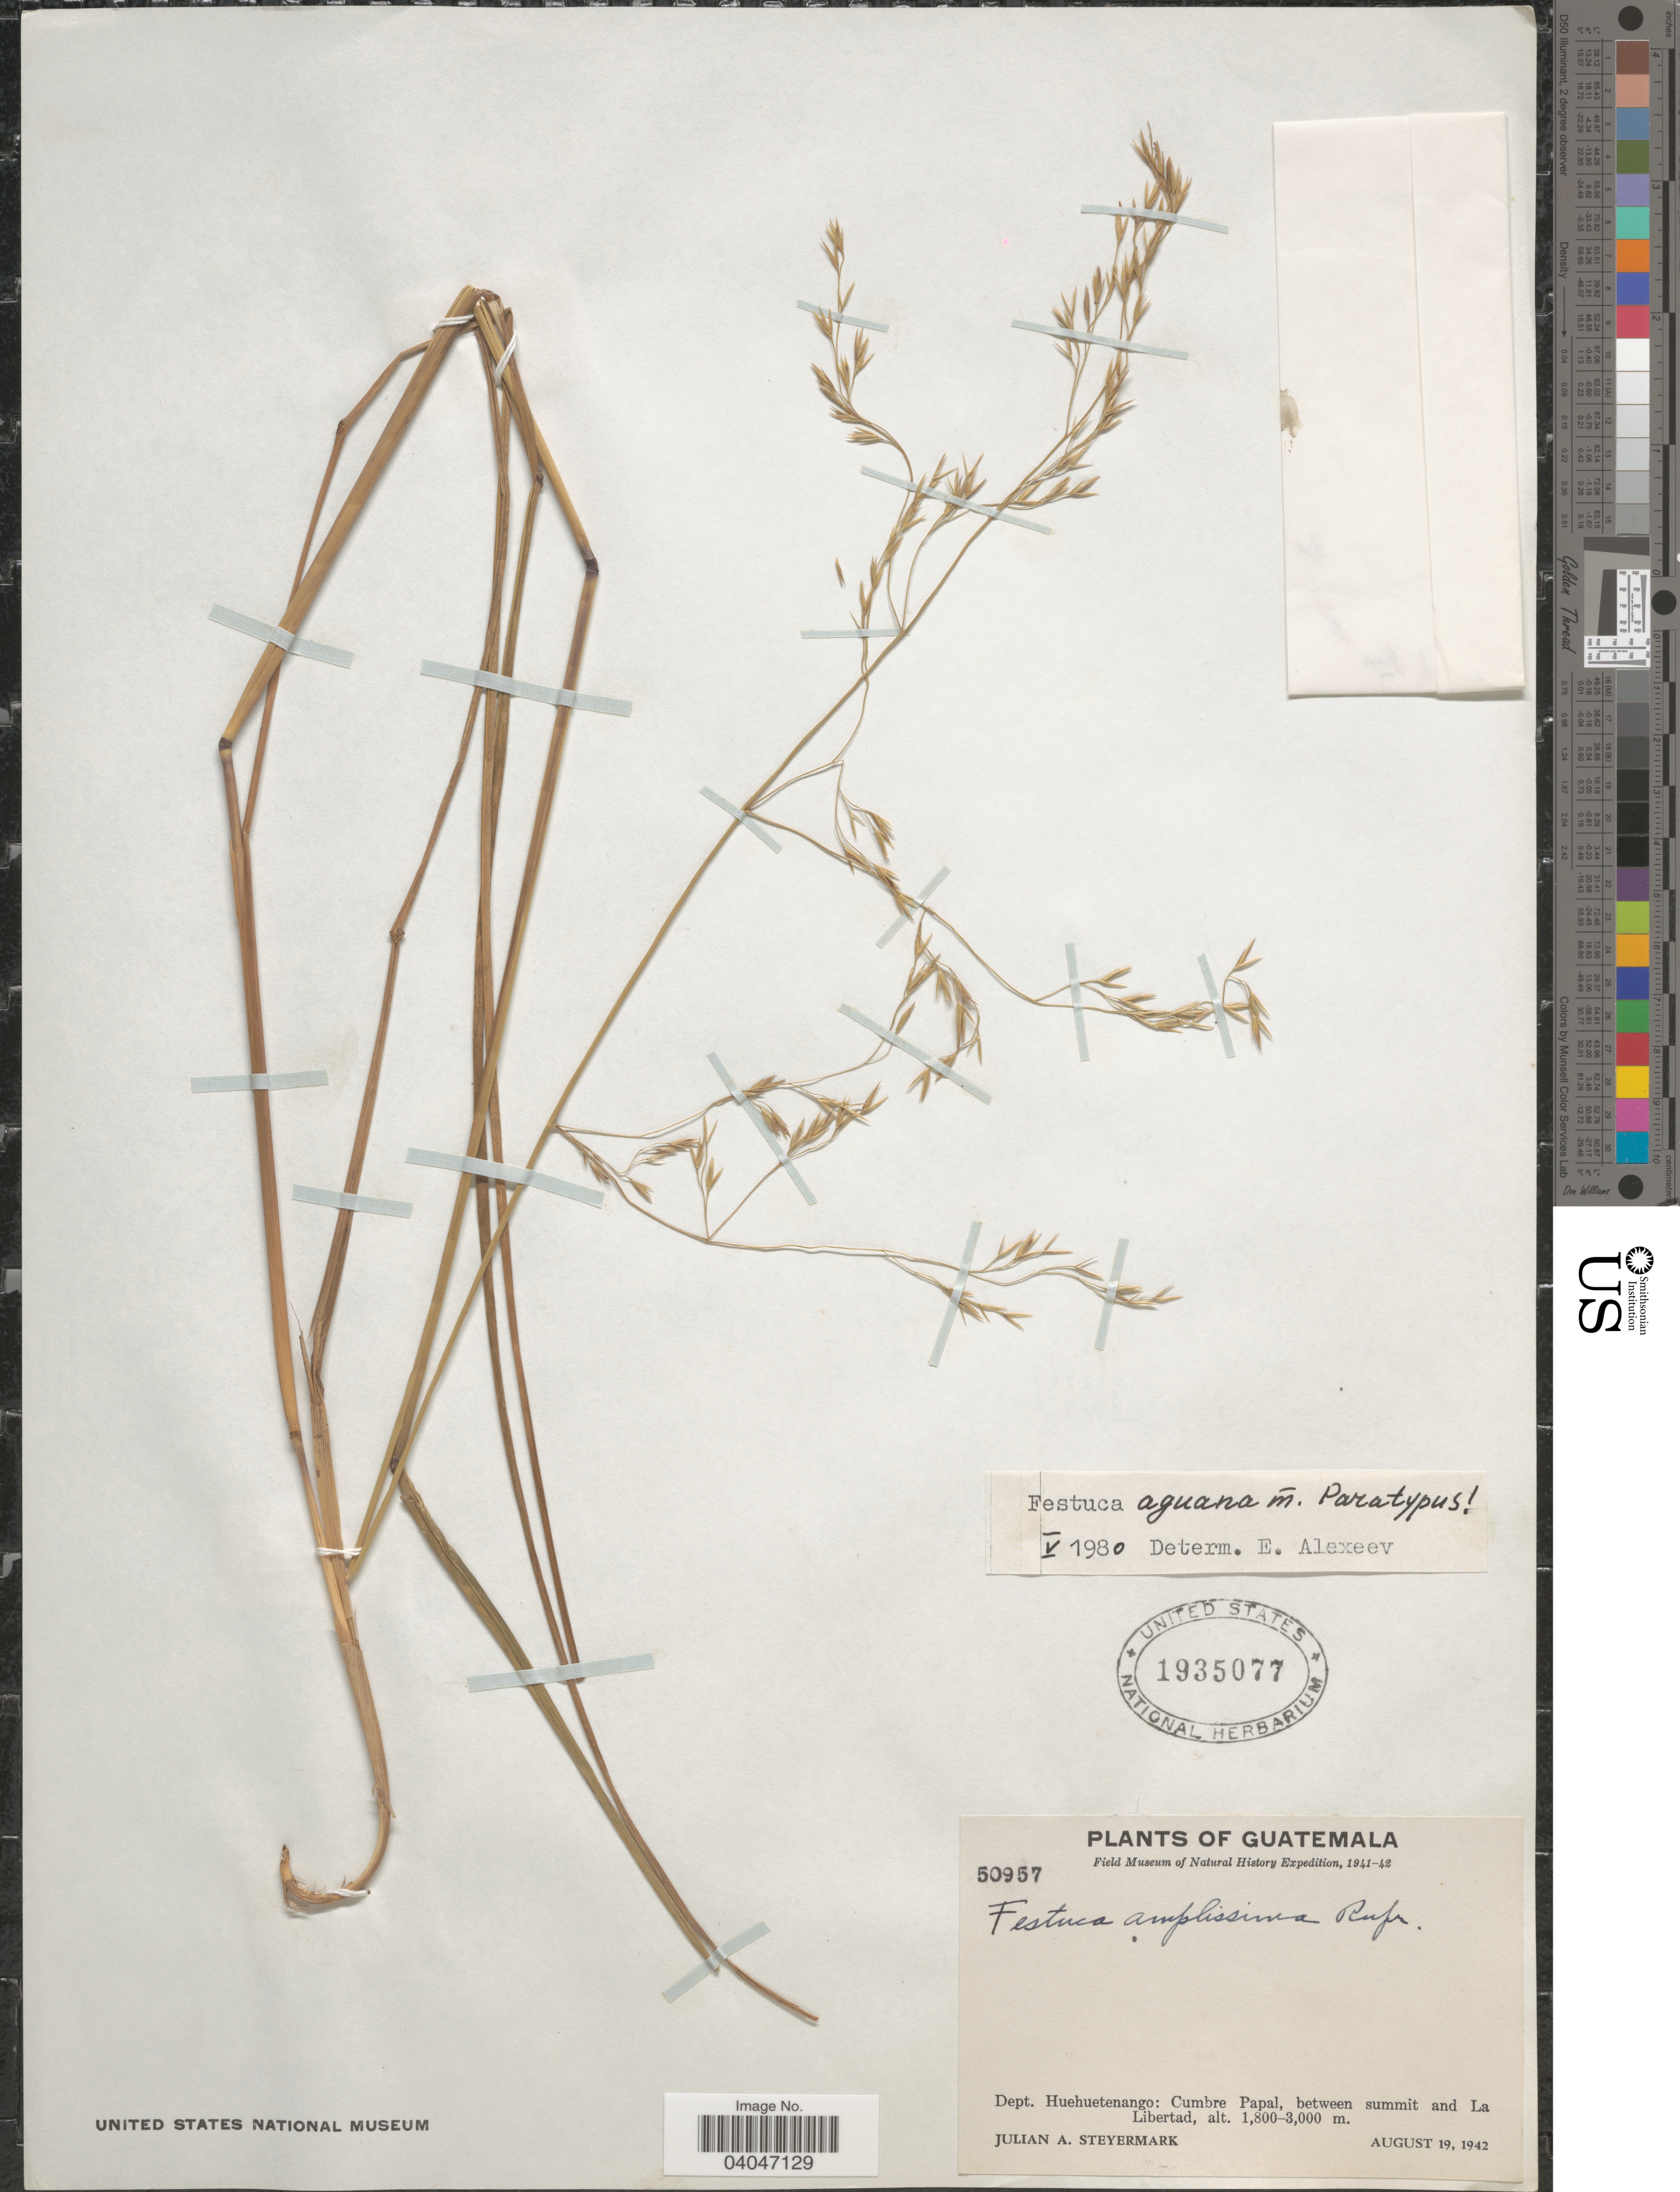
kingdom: Plantae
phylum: Tracheophyta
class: Liliopsida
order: Poales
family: Poaceae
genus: Festuca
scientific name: Festuca aguana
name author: E.B. Alexeev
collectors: J. Steyermark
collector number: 50957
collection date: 1942-08-19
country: Guatemala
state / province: Huehuetenango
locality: Dept. Huehuetenango: Cumbre Papal, between summit and La Libertad.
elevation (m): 1800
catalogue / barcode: US 1935077